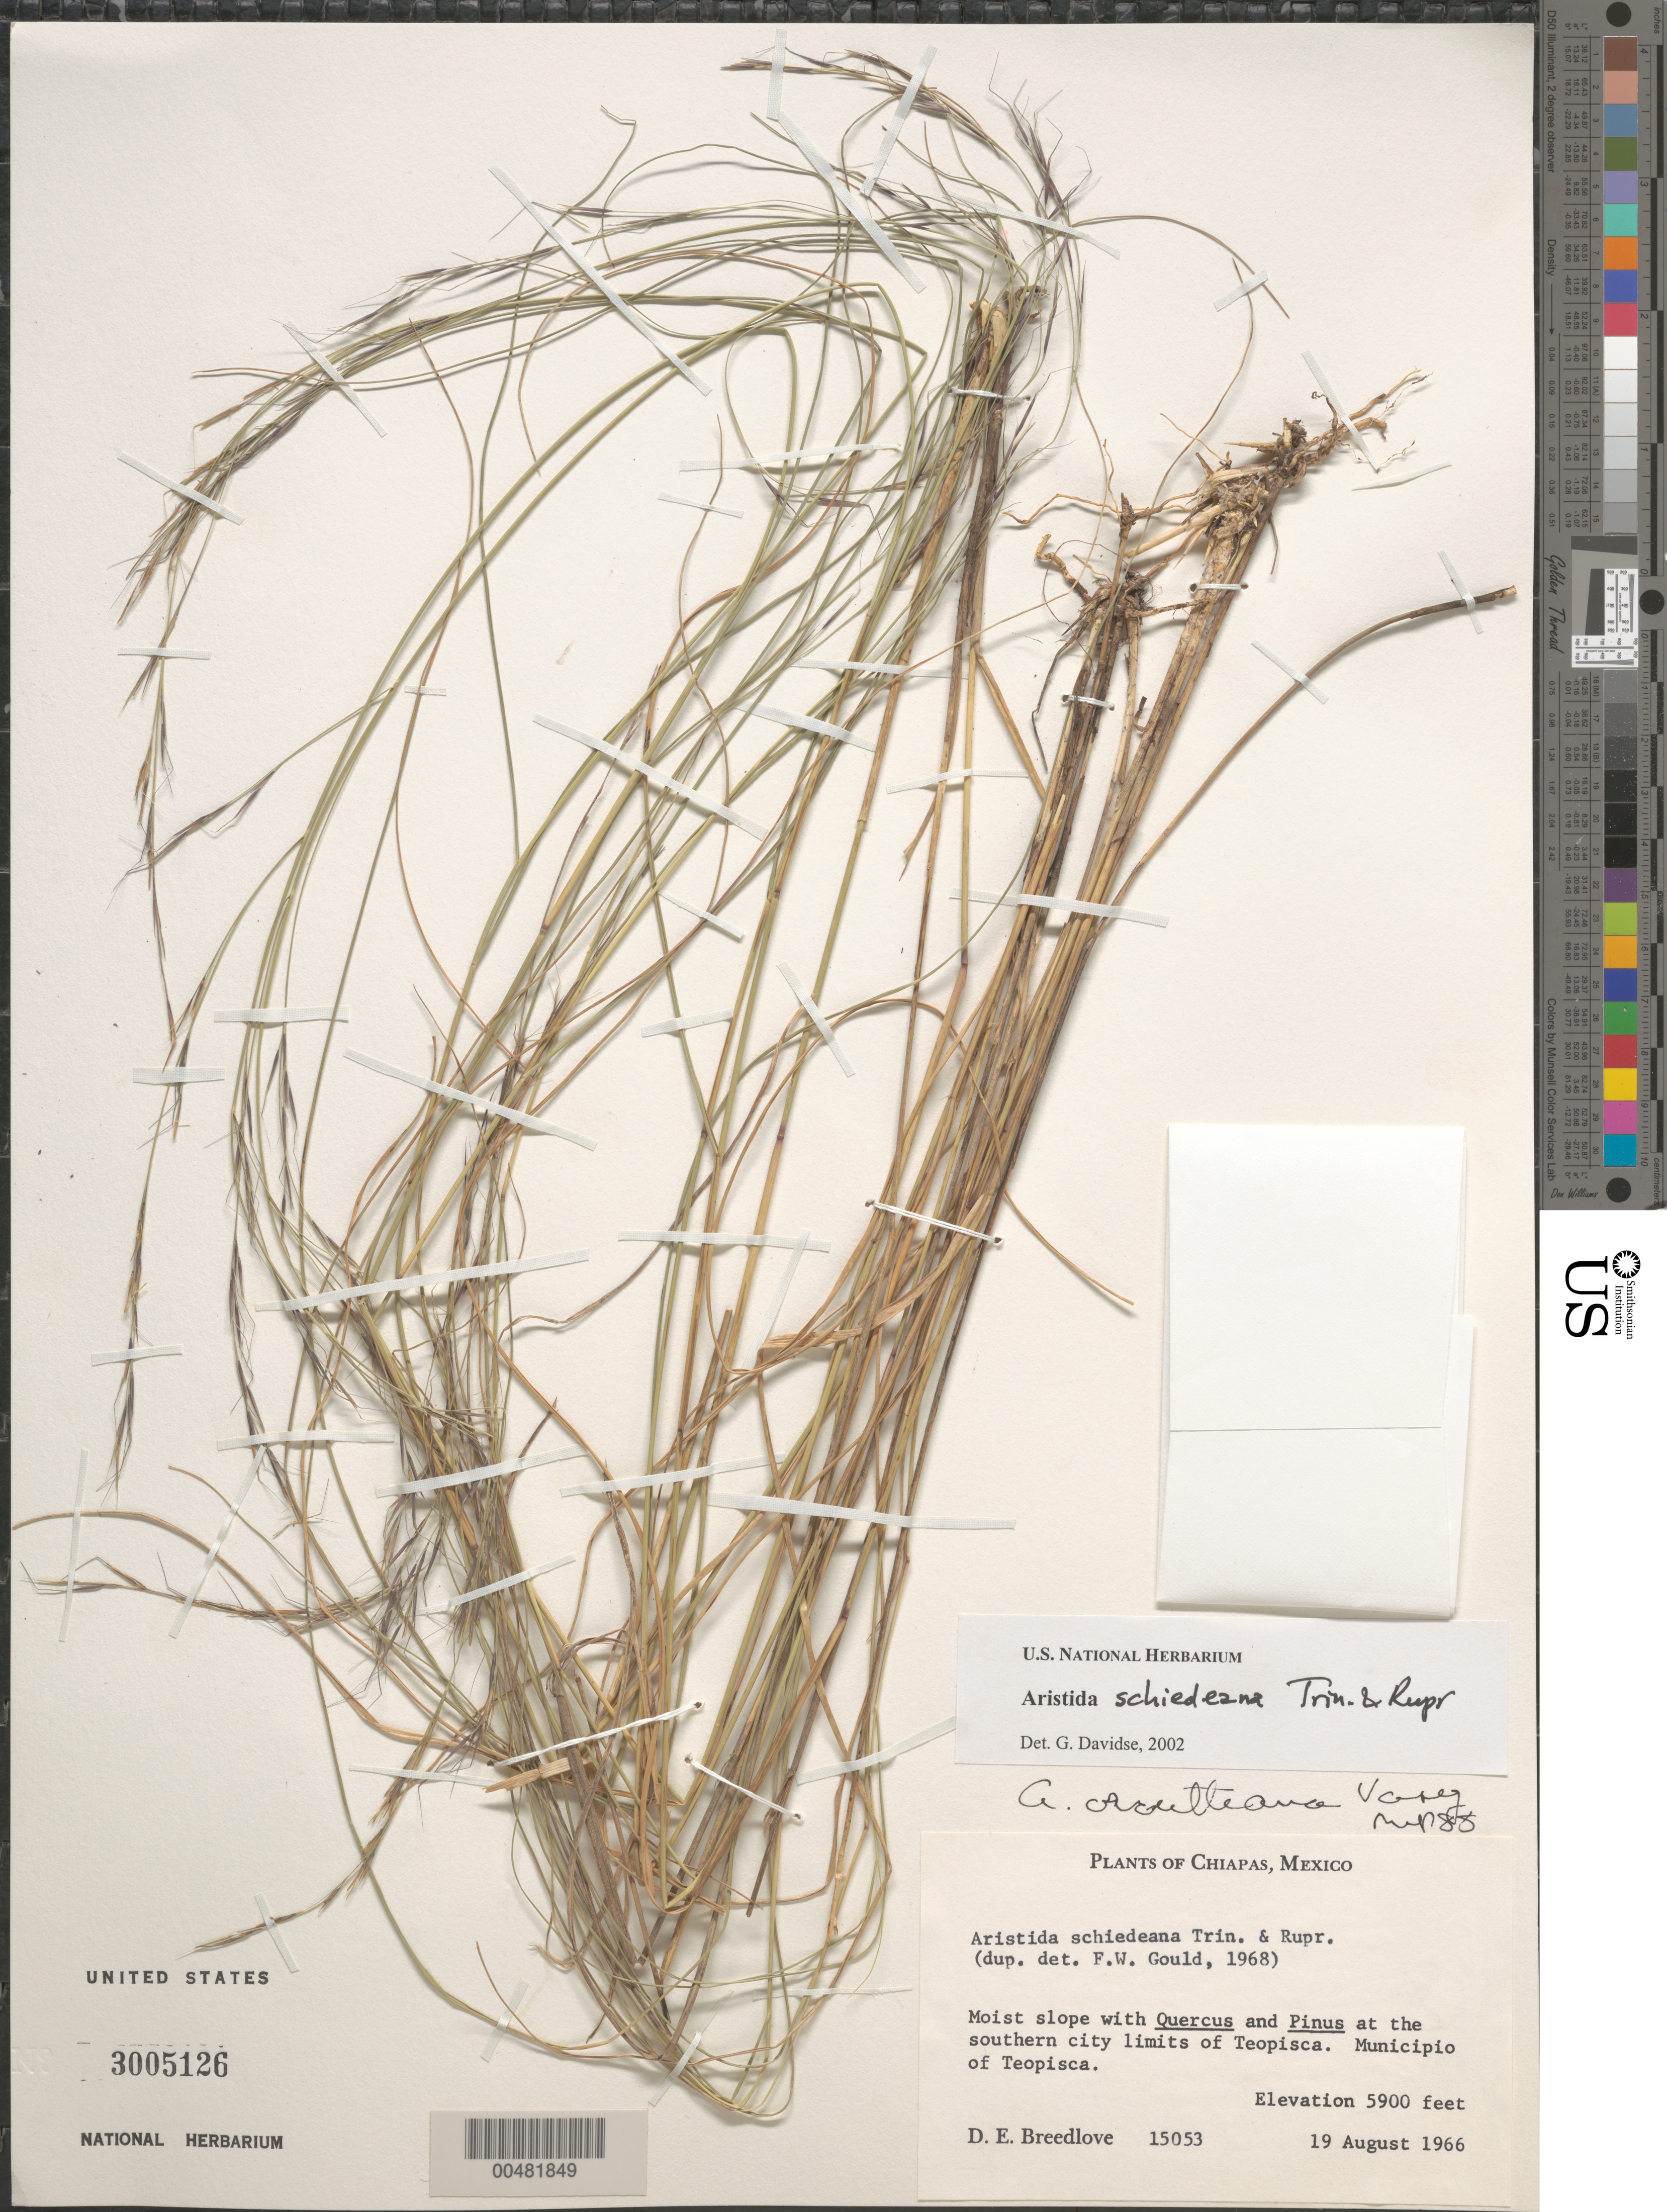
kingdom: Plantae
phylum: Tracheophyta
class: Liliopsida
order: Poales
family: Poaceae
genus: Aristida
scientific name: Aristida schiedeana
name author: Trin. & Rupr.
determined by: Gould, F. W.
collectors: D. E. Breedlove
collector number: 15053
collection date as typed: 19 Aug 1966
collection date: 1966-08-19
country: Mexico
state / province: Chiapas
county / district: Teopisca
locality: S city limits of Teopisca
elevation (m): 1798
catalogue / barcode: US 3005126